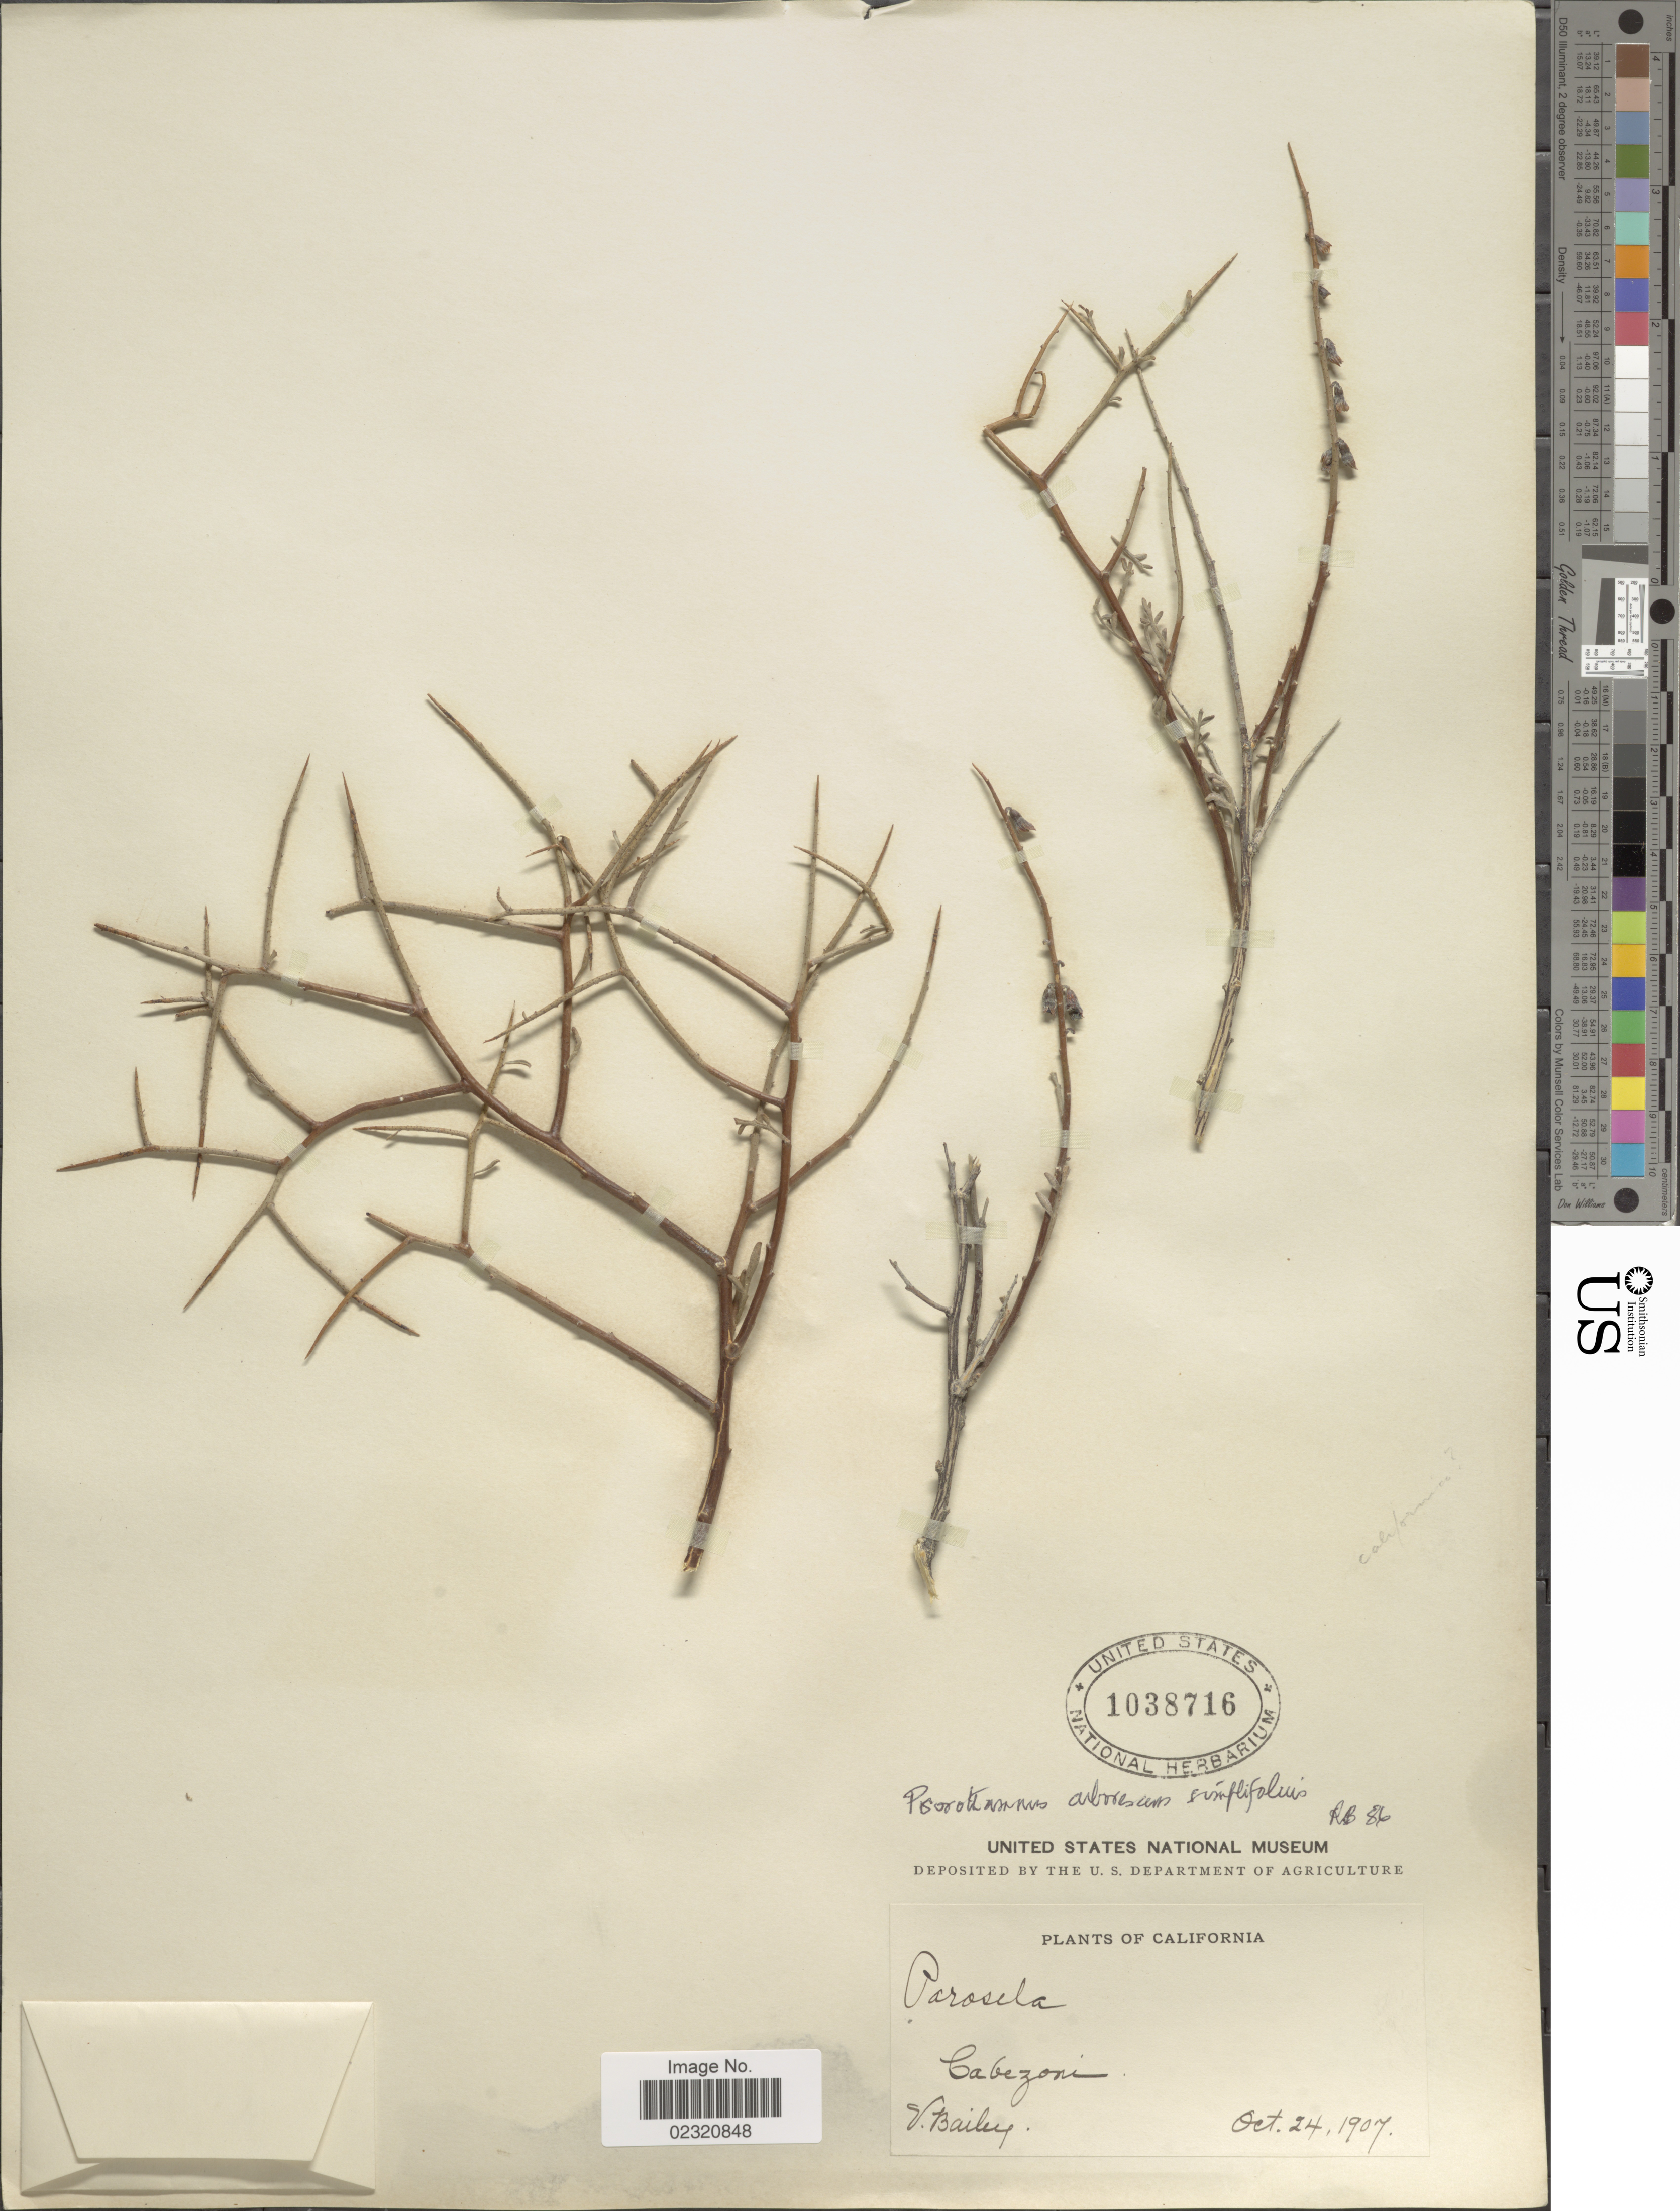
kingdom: Plantae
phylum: Tracheophyta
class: Magnoliopsida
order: Fabales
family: Fabaceae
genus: Psorothamnus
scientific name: Psorothamnus arborescens var. californicus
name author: (S. Watson) D. Sutherl. et al.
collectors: V. L. Bailey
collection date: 1907-10-24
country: United States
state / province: California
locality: Cabezone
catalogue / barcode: US 1038716